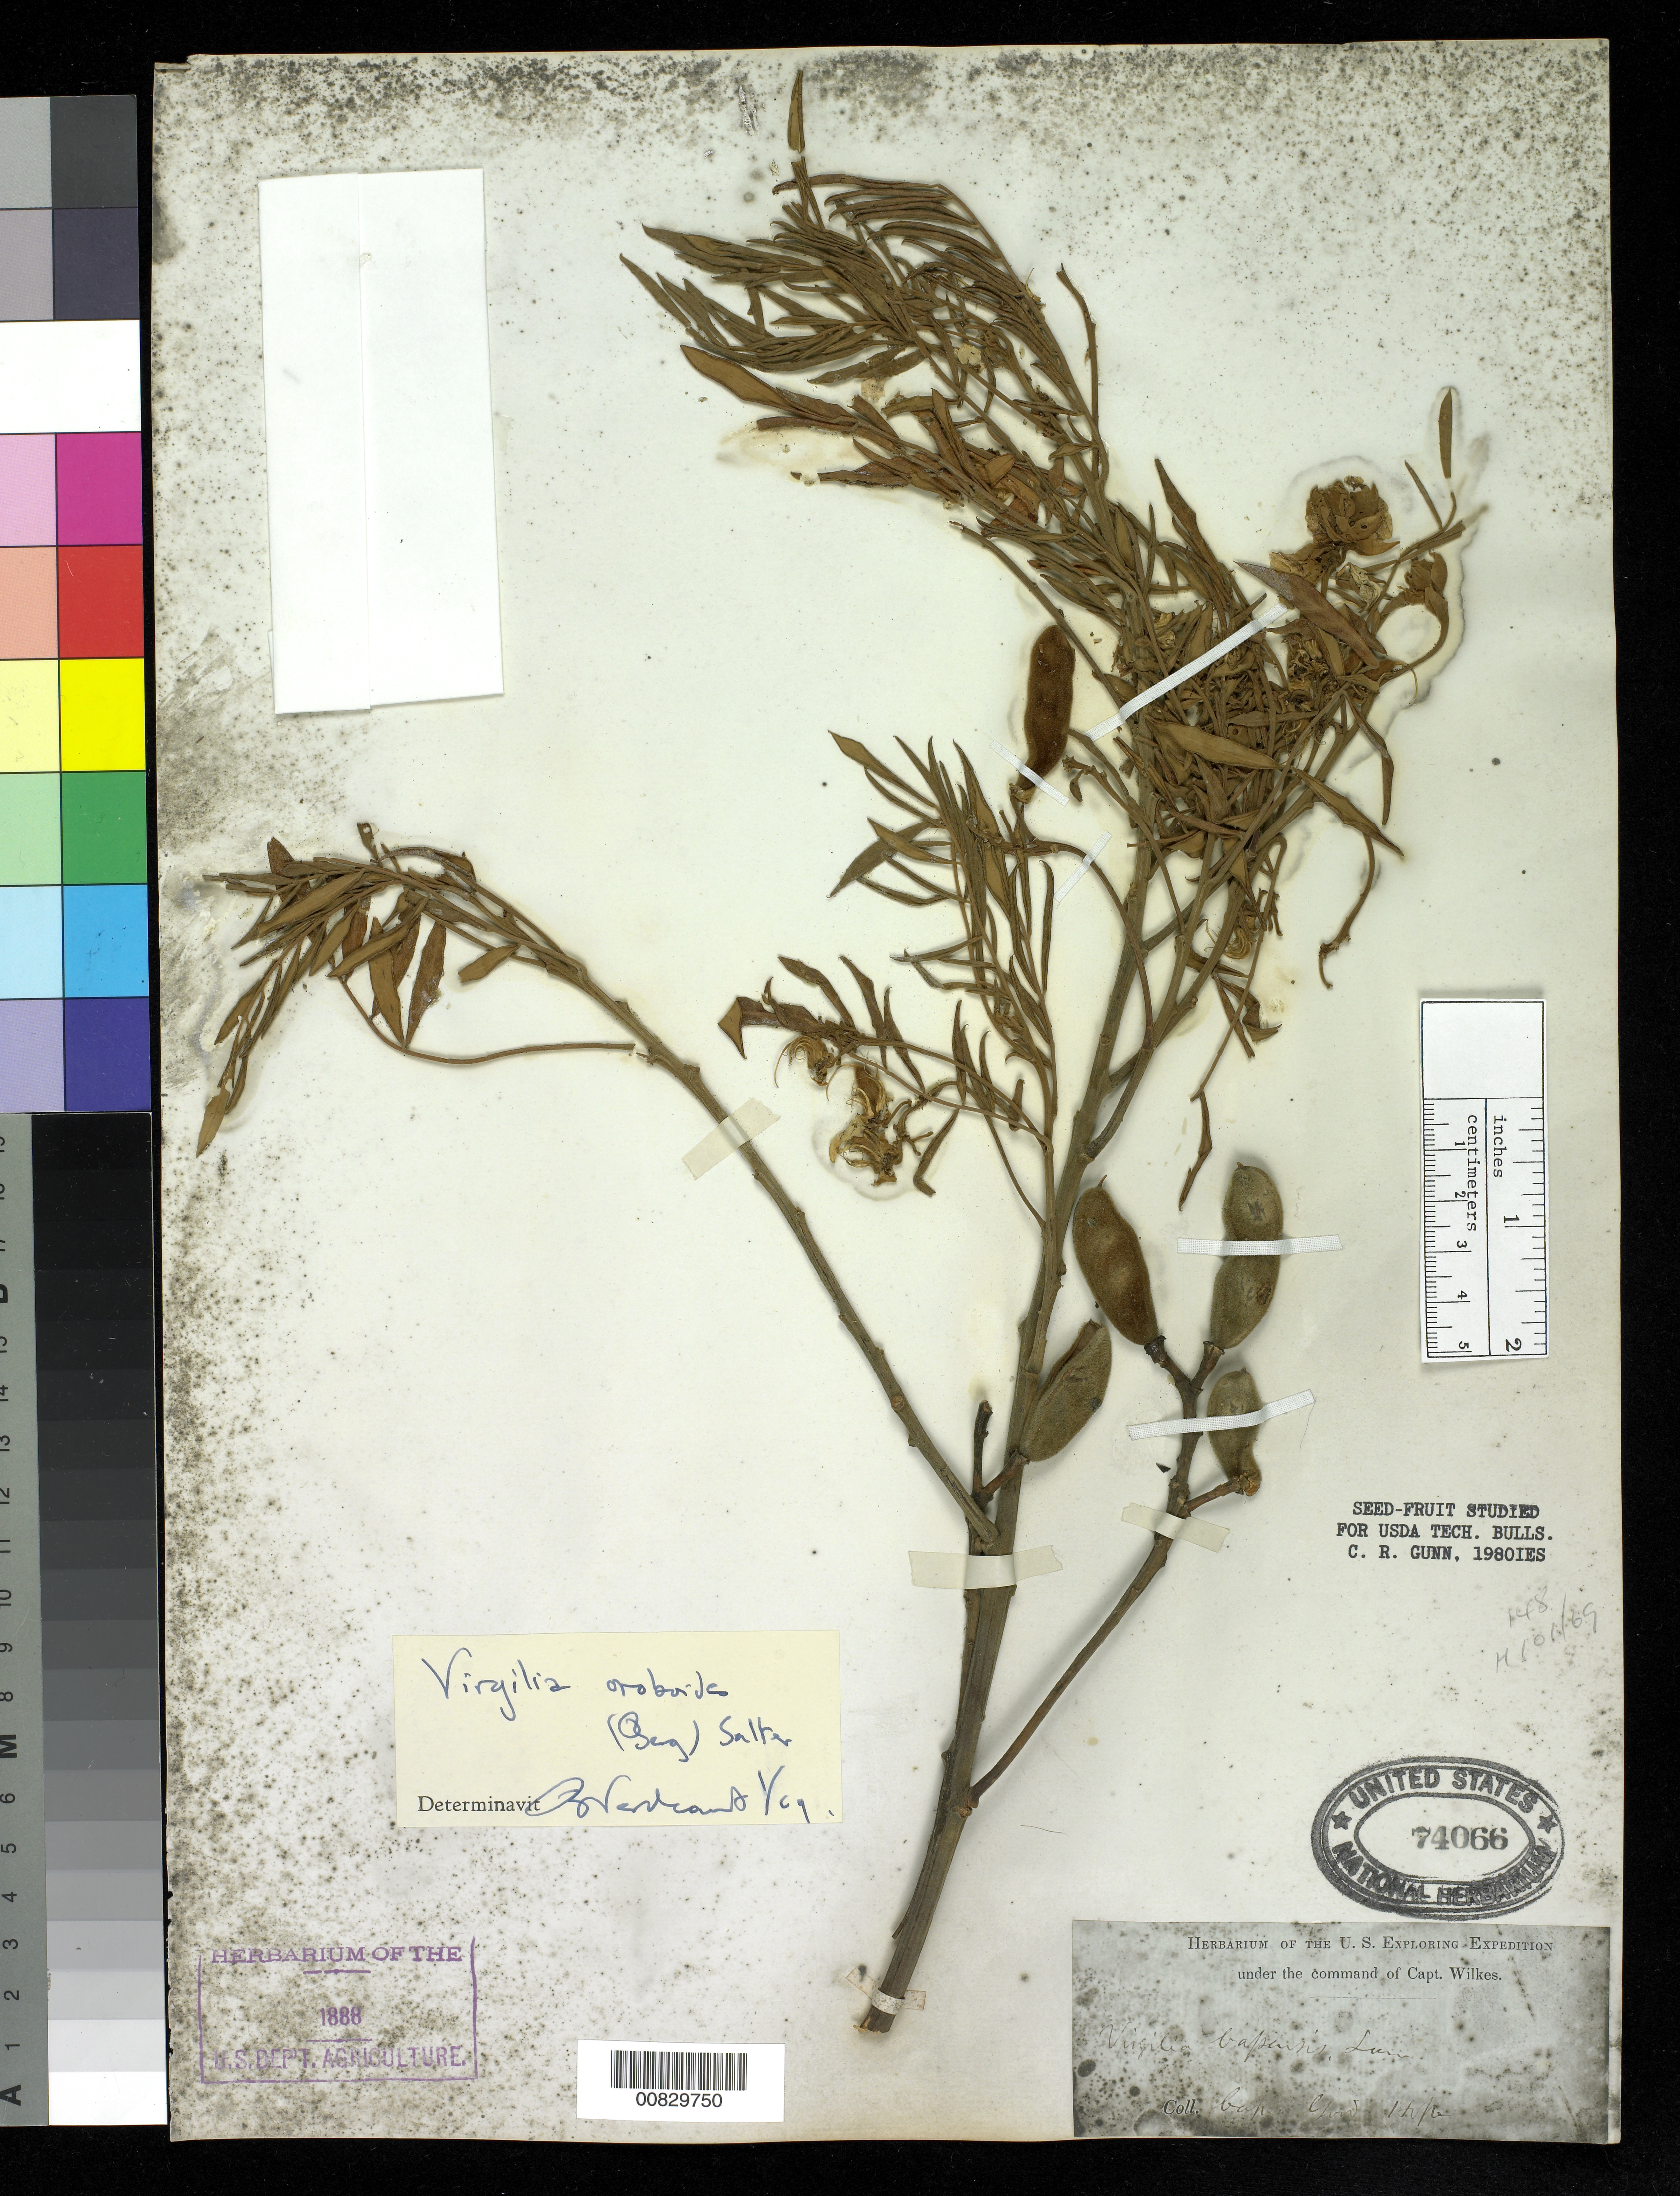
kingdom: Plantae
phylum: Tracheophyta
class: Magnoliopsida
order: Fabales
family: Fabaceae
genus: Virgilia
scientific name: Virgilia oroboides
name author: (Bergius) T.M. Salter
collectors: Wilkes Explor. Exped.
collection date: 1838/1842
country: South Africa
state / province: Western Cape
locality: Cape of Good Hope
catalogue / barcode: US 74066